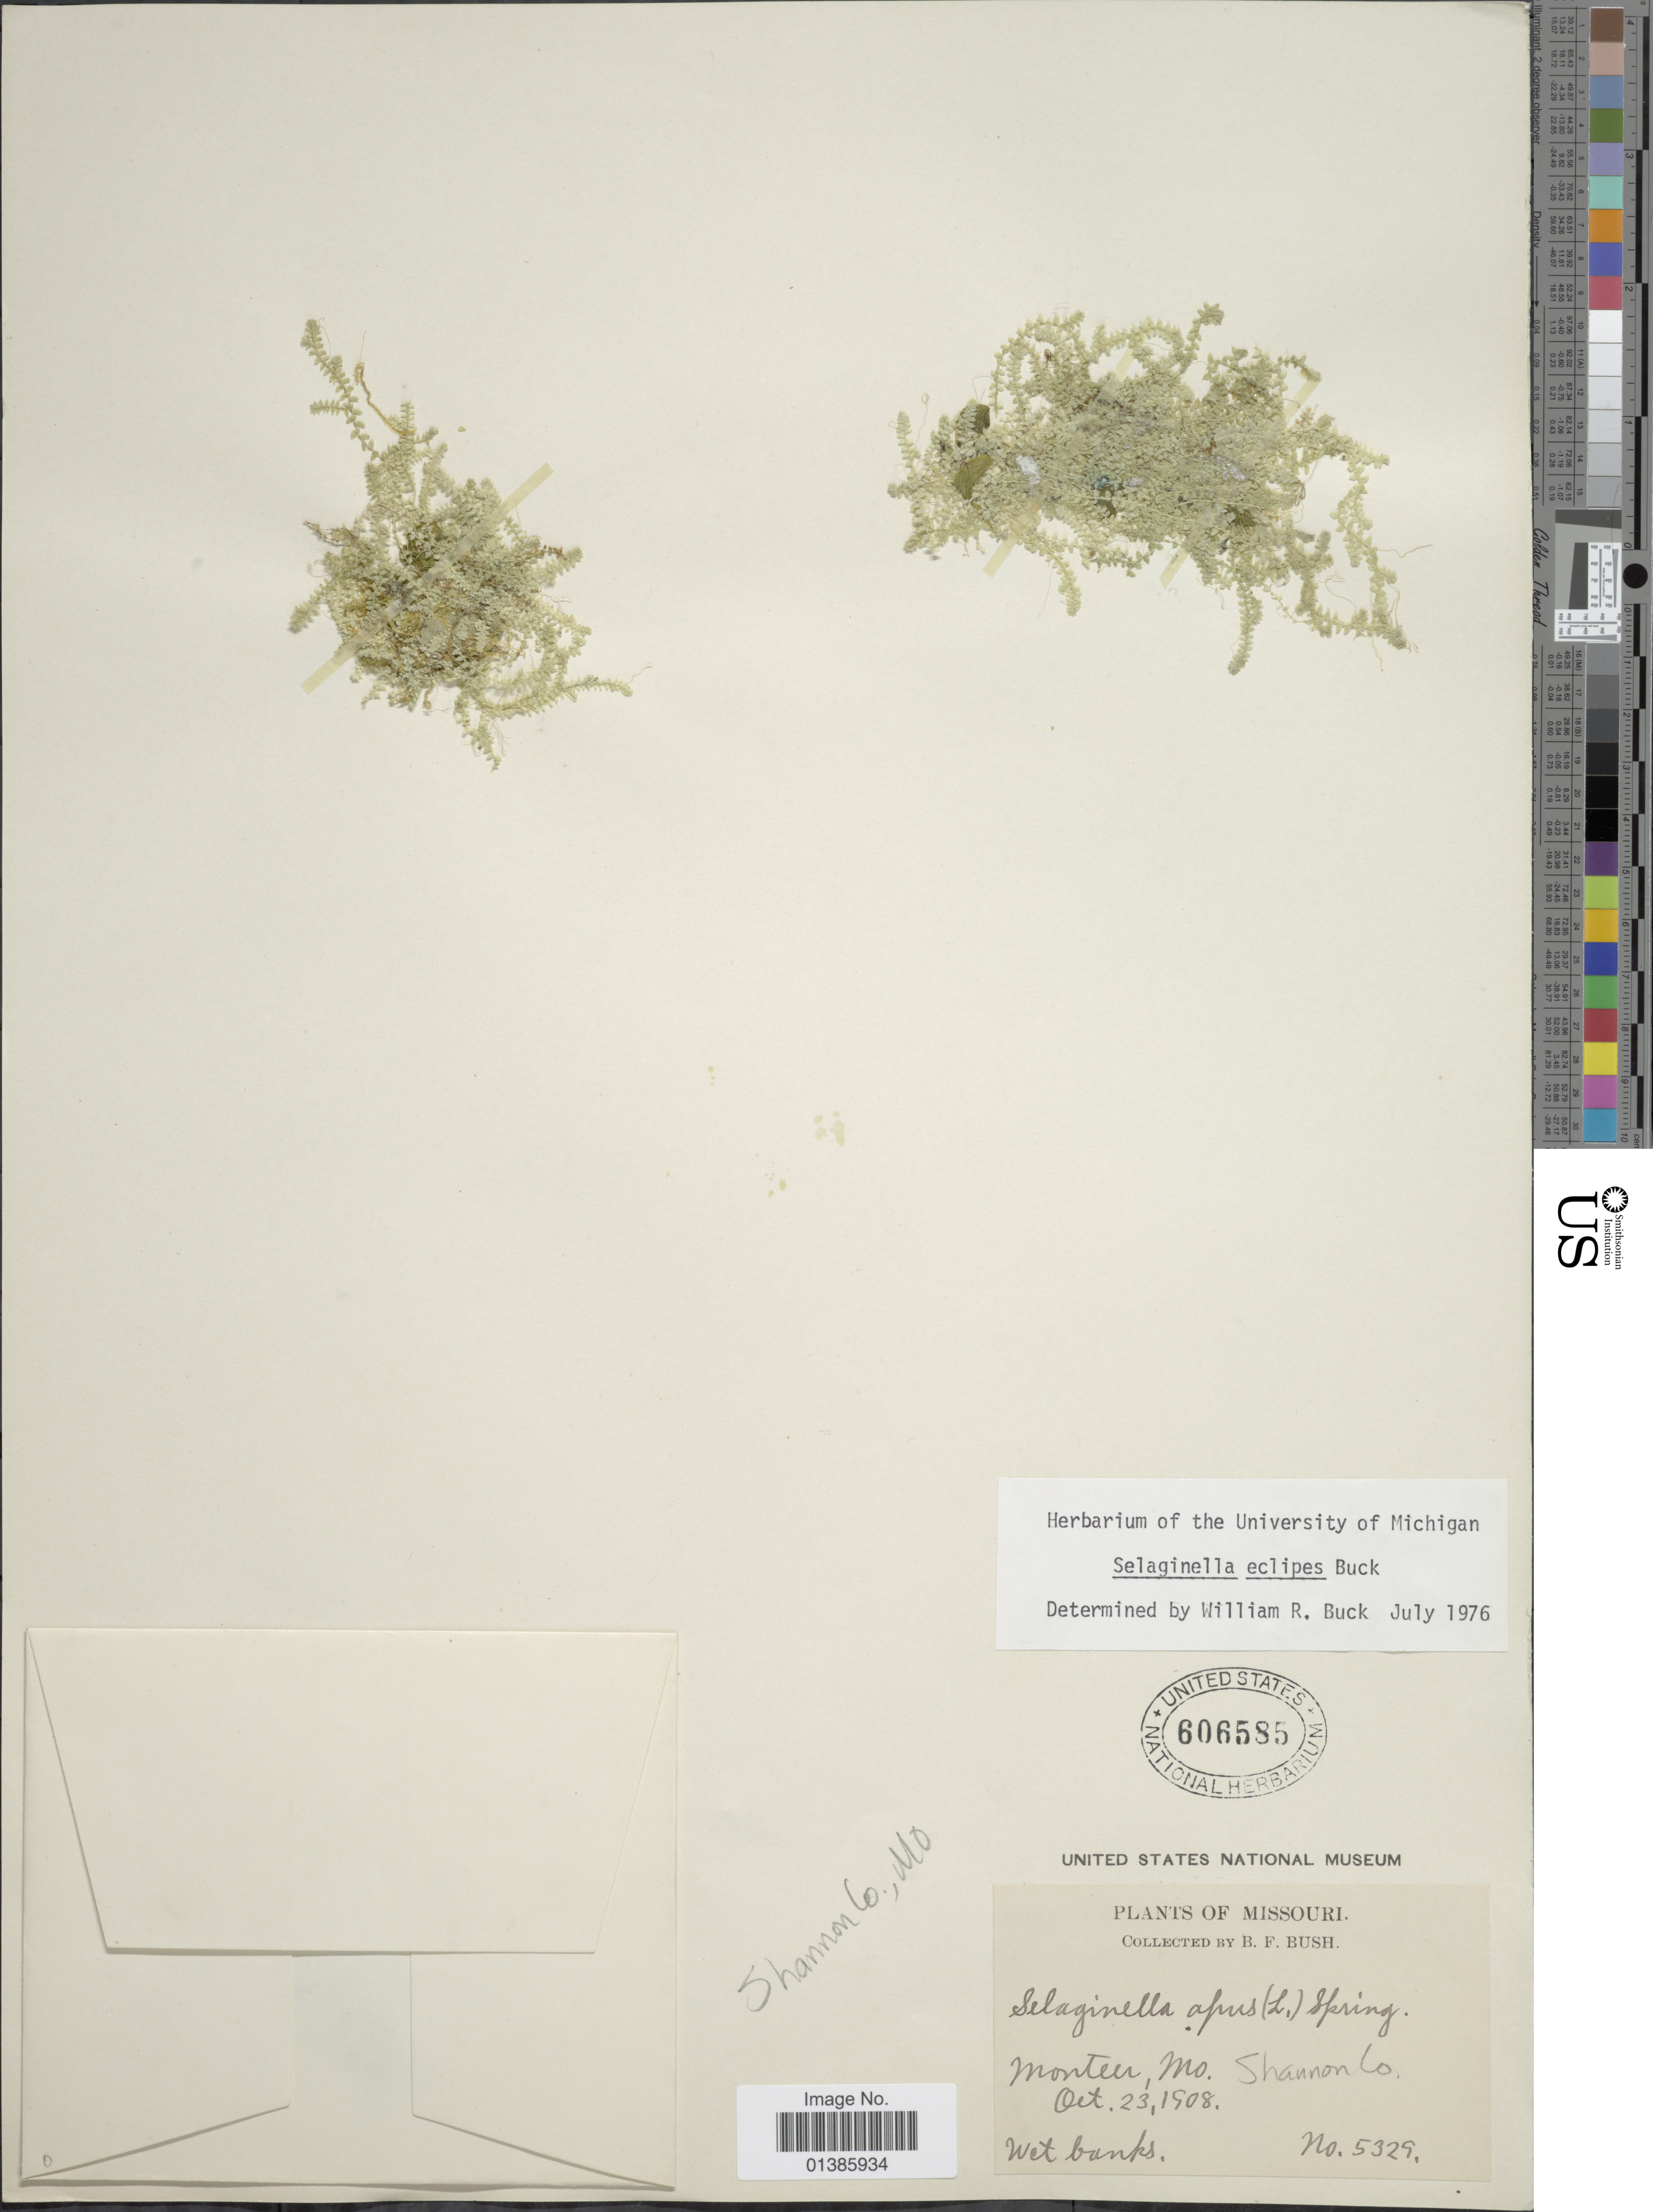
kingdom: Plantae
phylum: Tracheophyta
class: Lycopodiopsida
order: Selaginellales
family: Selaginellaceae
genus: Selaginella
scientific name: Selaginella eclipes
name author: W.R. Buck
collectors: B. F. Bush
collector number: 5329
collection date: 1908-10-23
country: United States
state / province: Missouri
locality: Monteer, Shannon Co.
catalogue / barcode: US 606585